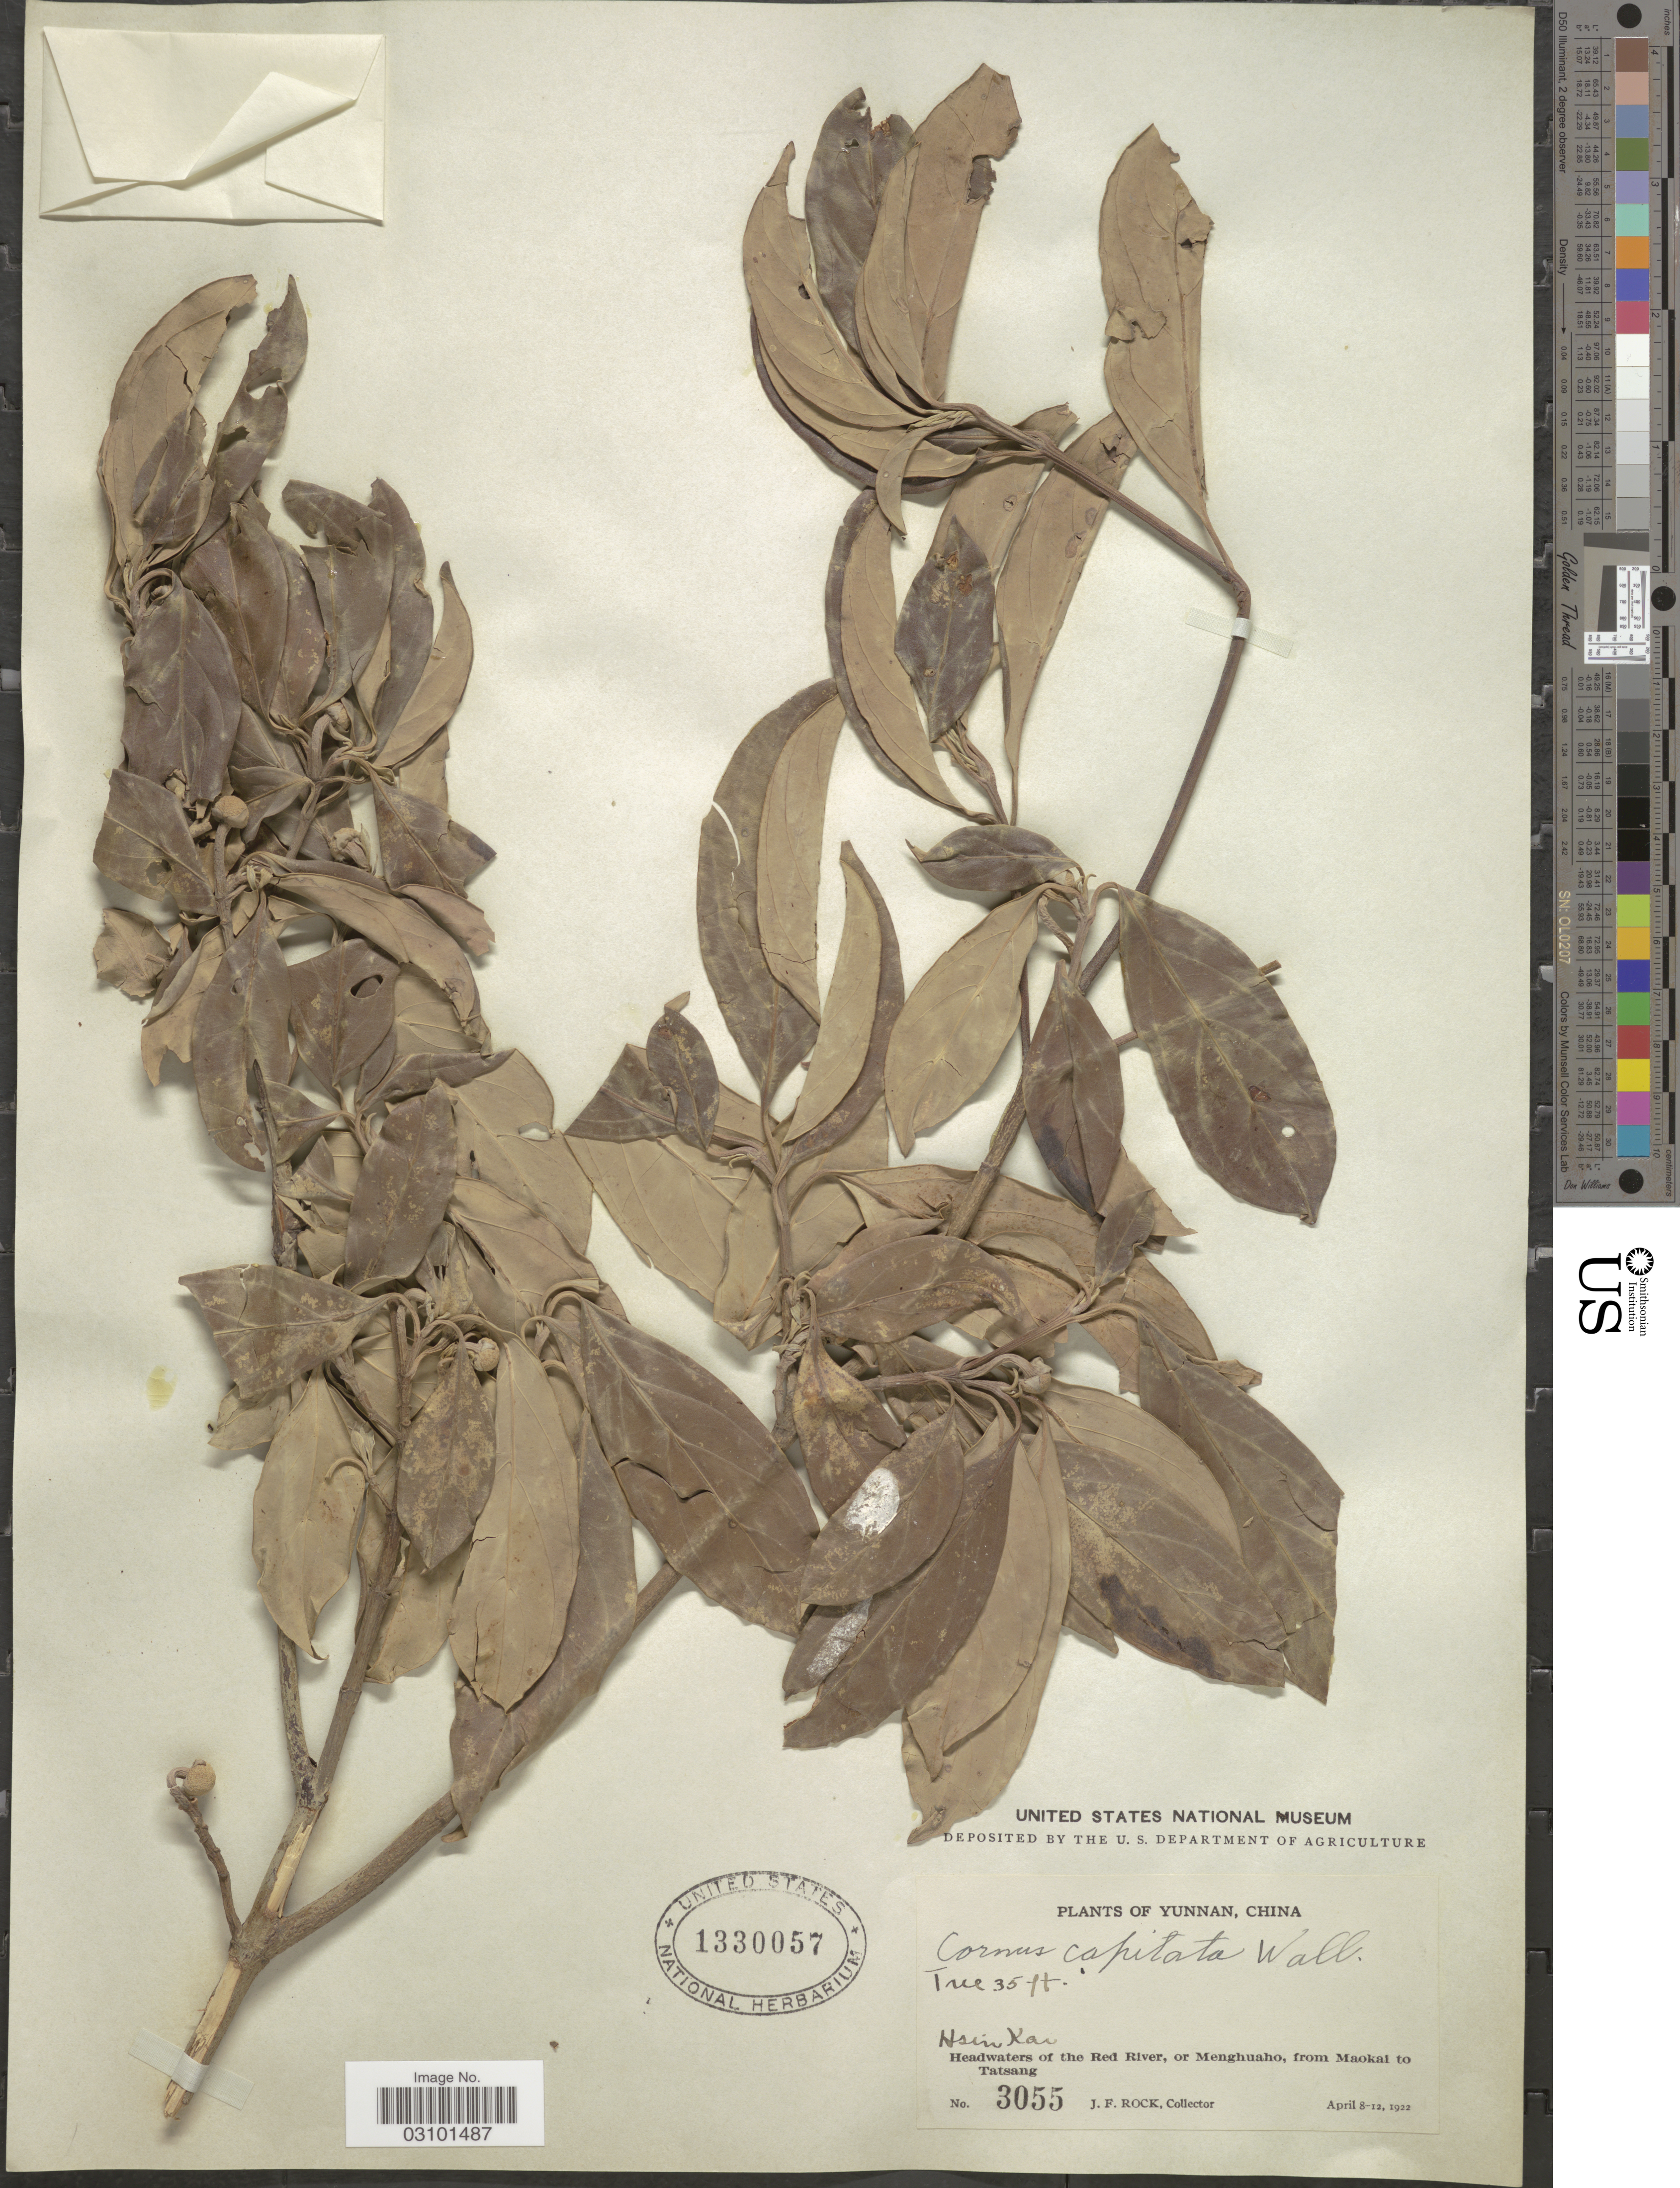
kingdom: Plantae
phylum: Tracheophyta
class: Magnoliopsida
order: Cornales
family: Cornaceae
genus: Cornus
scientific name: Cornus capitata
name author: Wall.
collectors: J. Rock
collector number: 3055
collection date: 1922-04-08/1922-04-12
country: China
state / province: Yunnan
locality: Hsin Kai. Headwaters of the Red River, or Menghuaho, from Maokai to Tatsang.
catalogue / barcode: US 133057